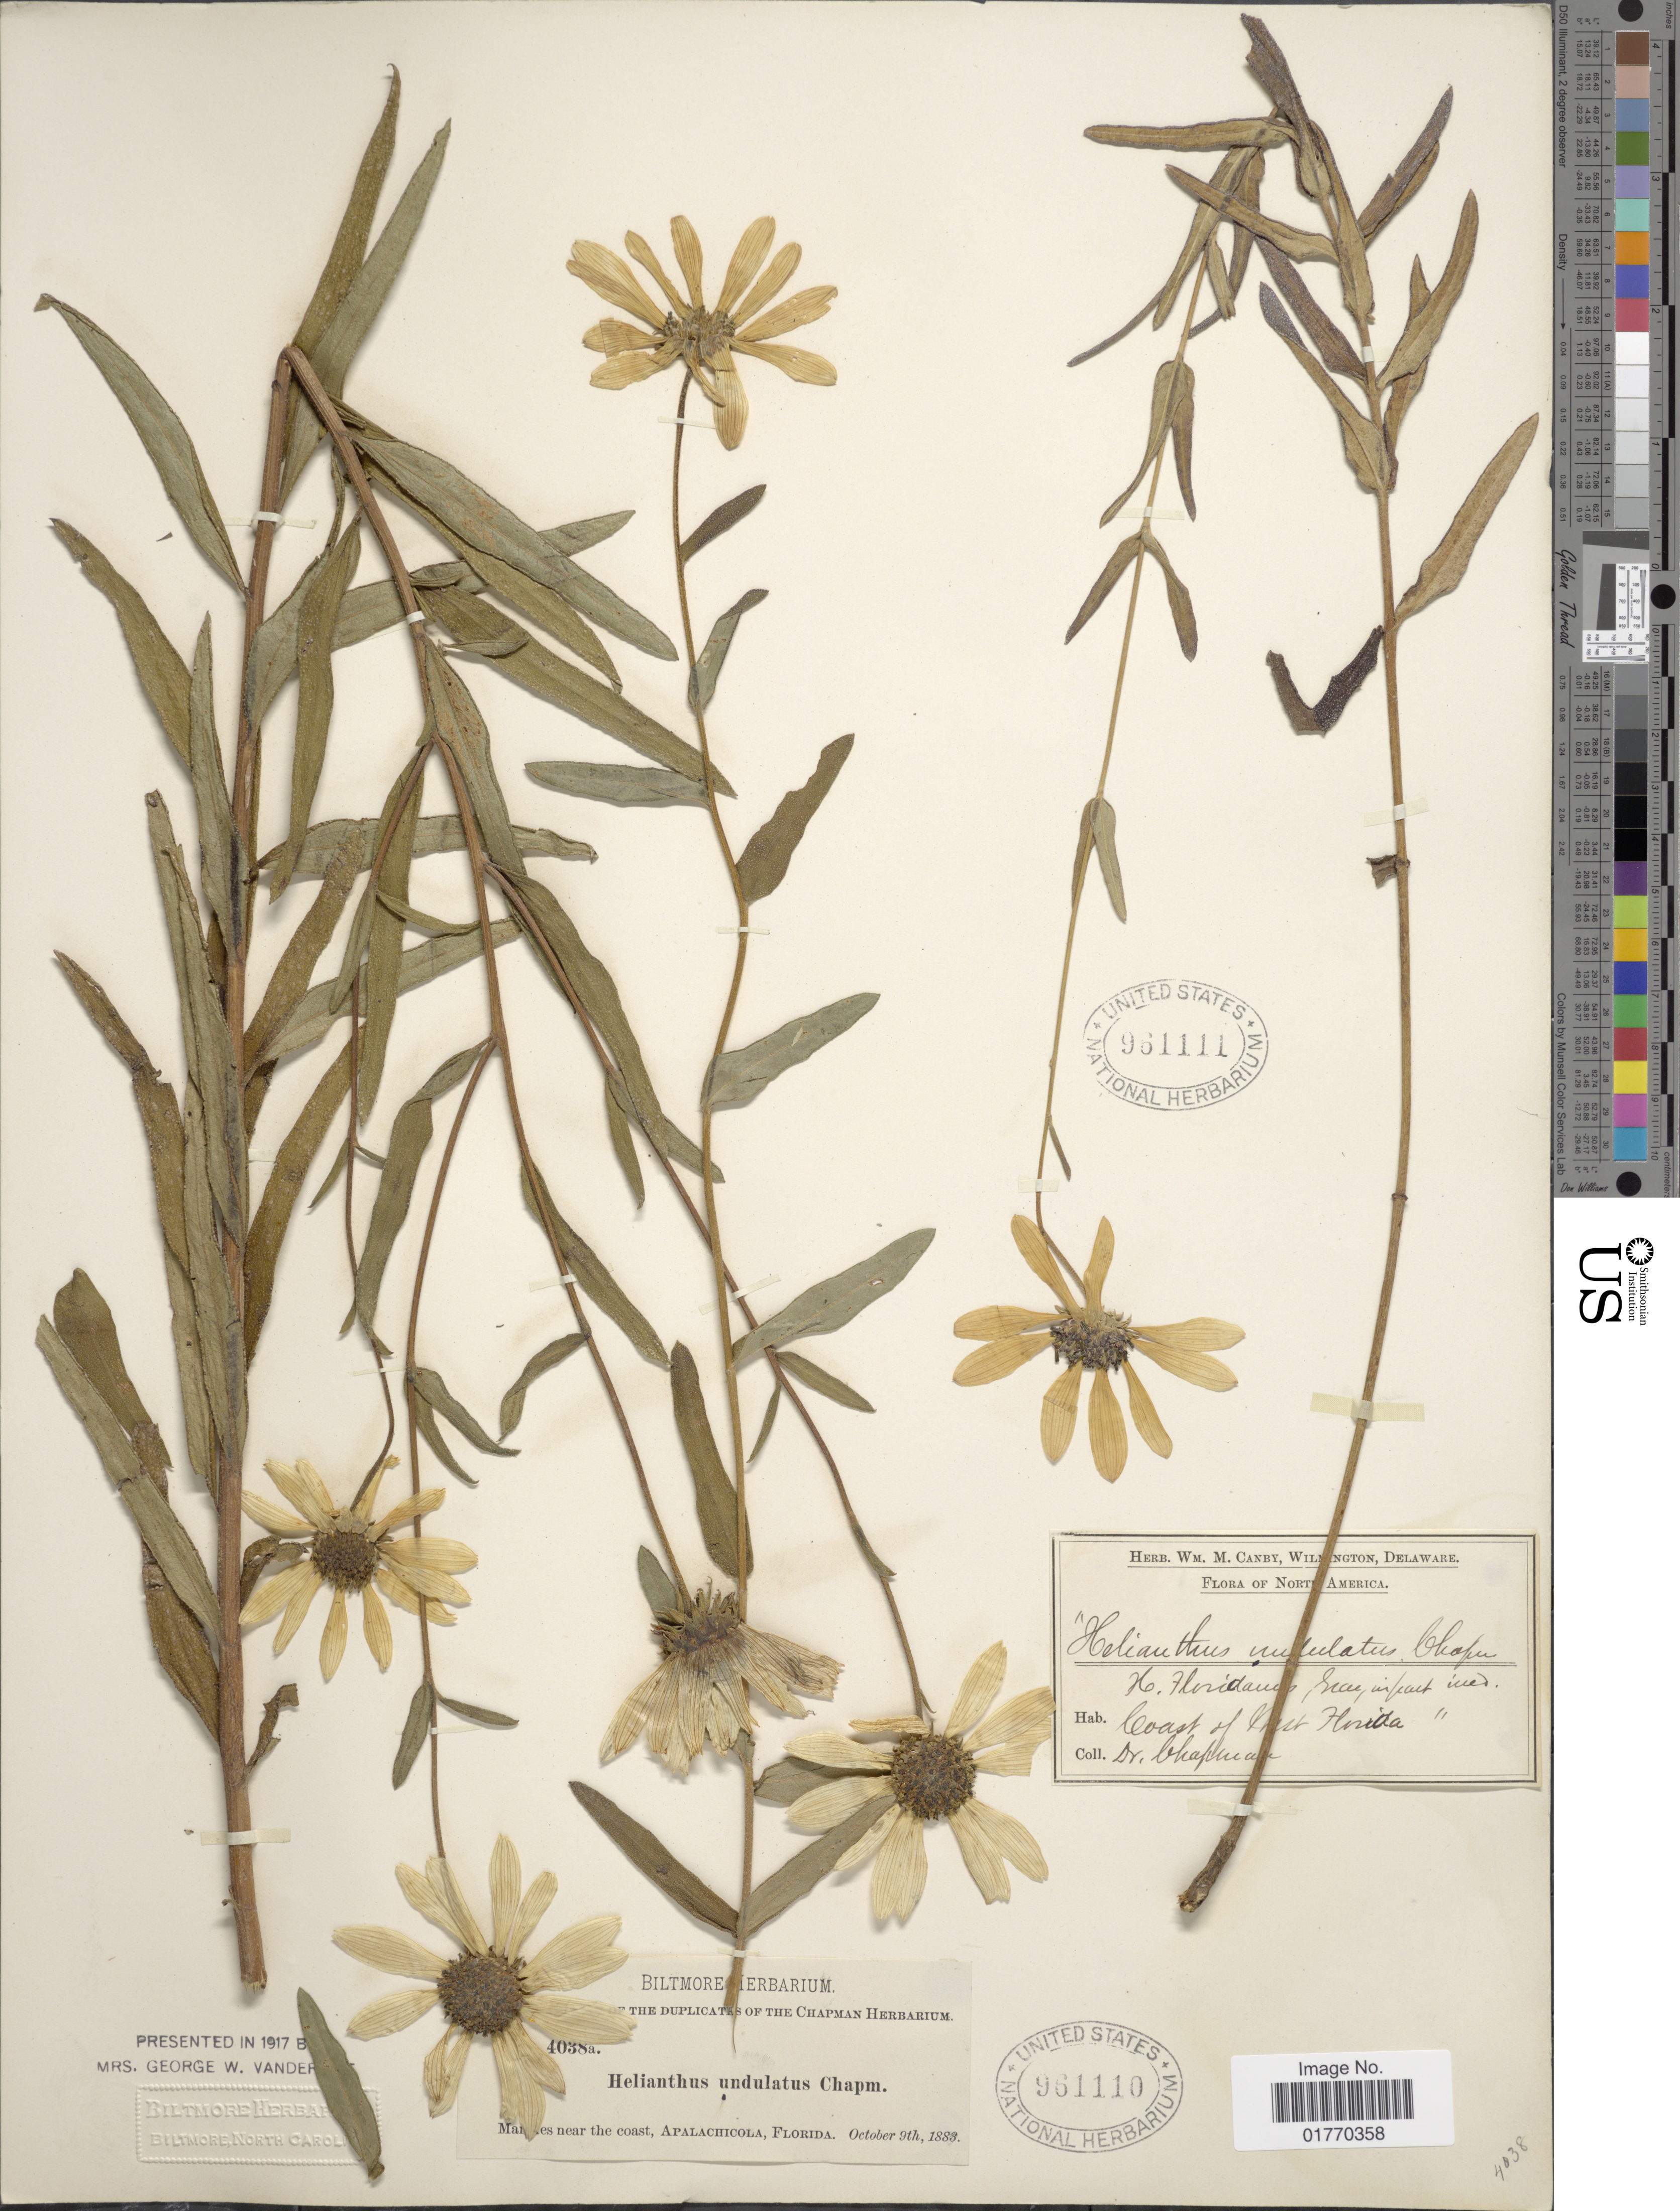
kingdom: Plantae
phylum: Tracheophyta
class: Magnoliopsida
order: Asterales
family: Asteraceae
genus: Helianthus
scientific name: Helianthus floridanus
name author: A. Gray ex Chapm.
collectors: A. Chapman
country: United States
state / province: Florida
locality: Coast of West Florida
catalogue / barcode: US 961111-2